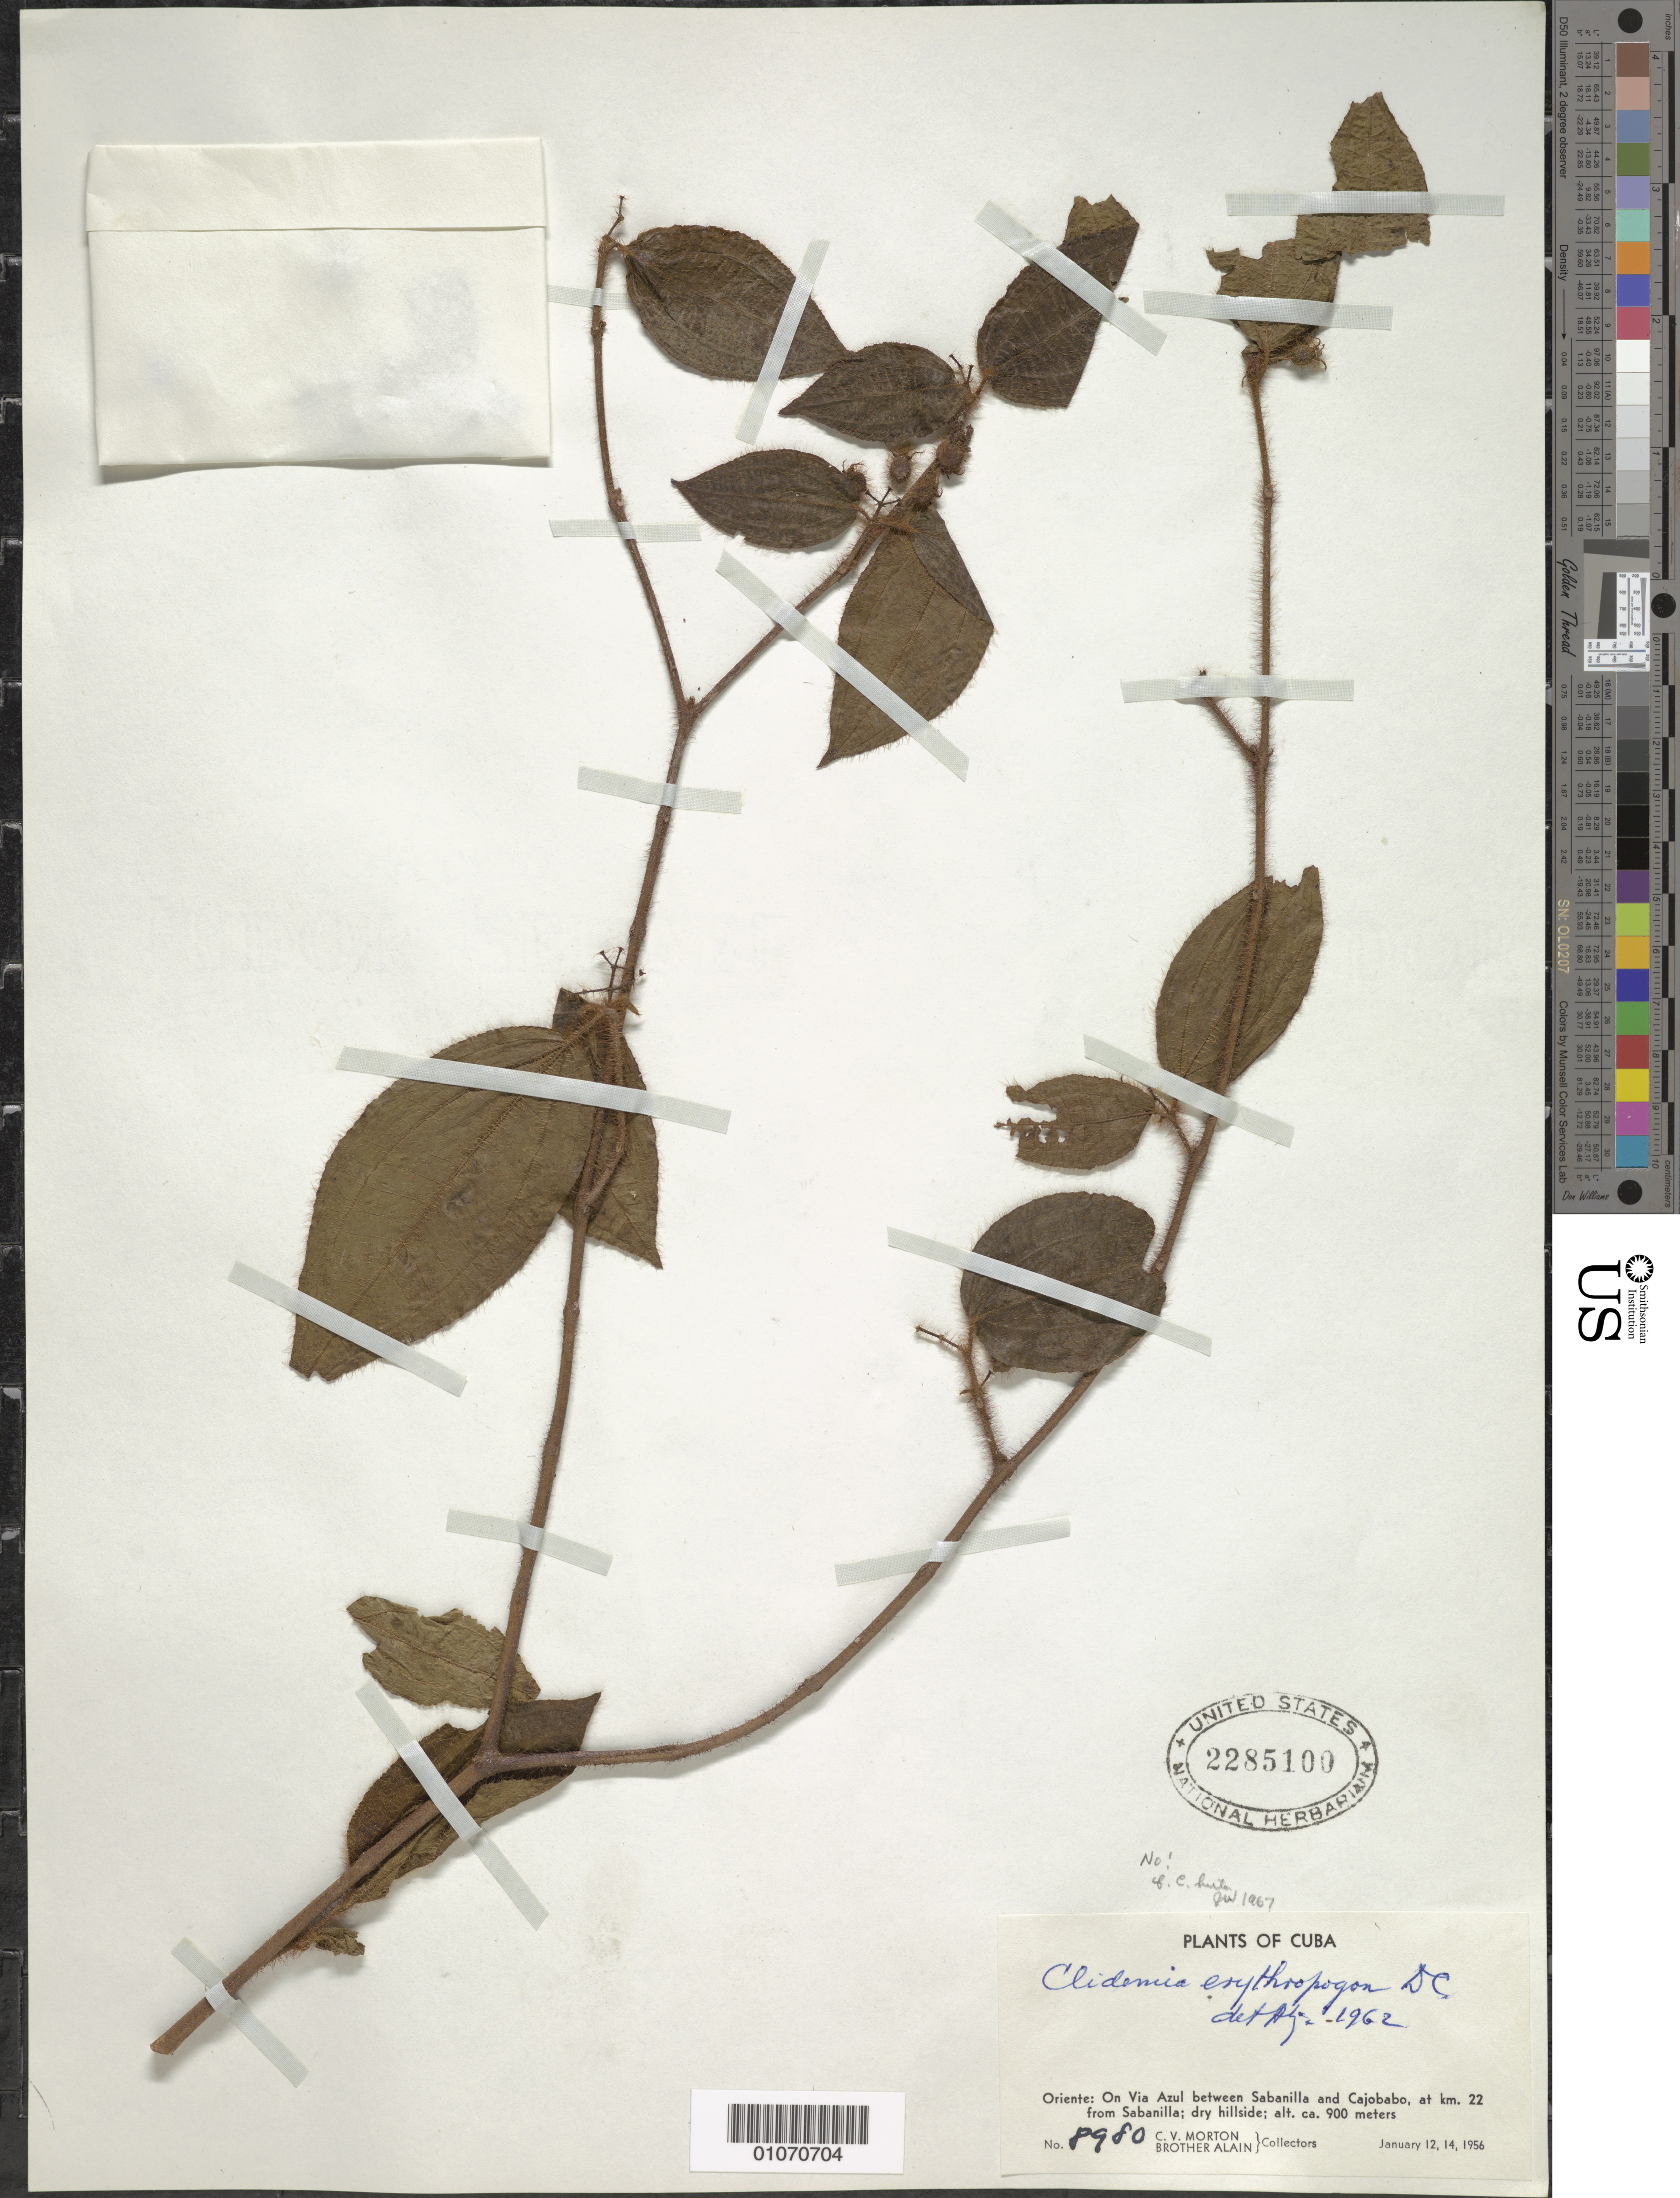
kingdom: Plantae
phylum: Tracheophyta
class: Magnoliopsida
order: Myrtales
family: Melastomataceae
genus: Clidemia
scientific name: Clidemia hirta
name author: (L.) D. Don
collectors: C. V. Morton & A. H. Liogier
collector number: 8980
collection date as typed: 12 Jan 1956 and 14 Jan 1956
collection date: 1956-01-12,1956-01-14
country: Cuba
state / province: Oriente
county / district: Dry forest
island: Cuba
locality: Via Azul between Sabanilla and Cajobabo, at km 22 from Sabanilla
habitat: Dry hillside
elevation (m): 900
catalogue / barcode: US 2285100